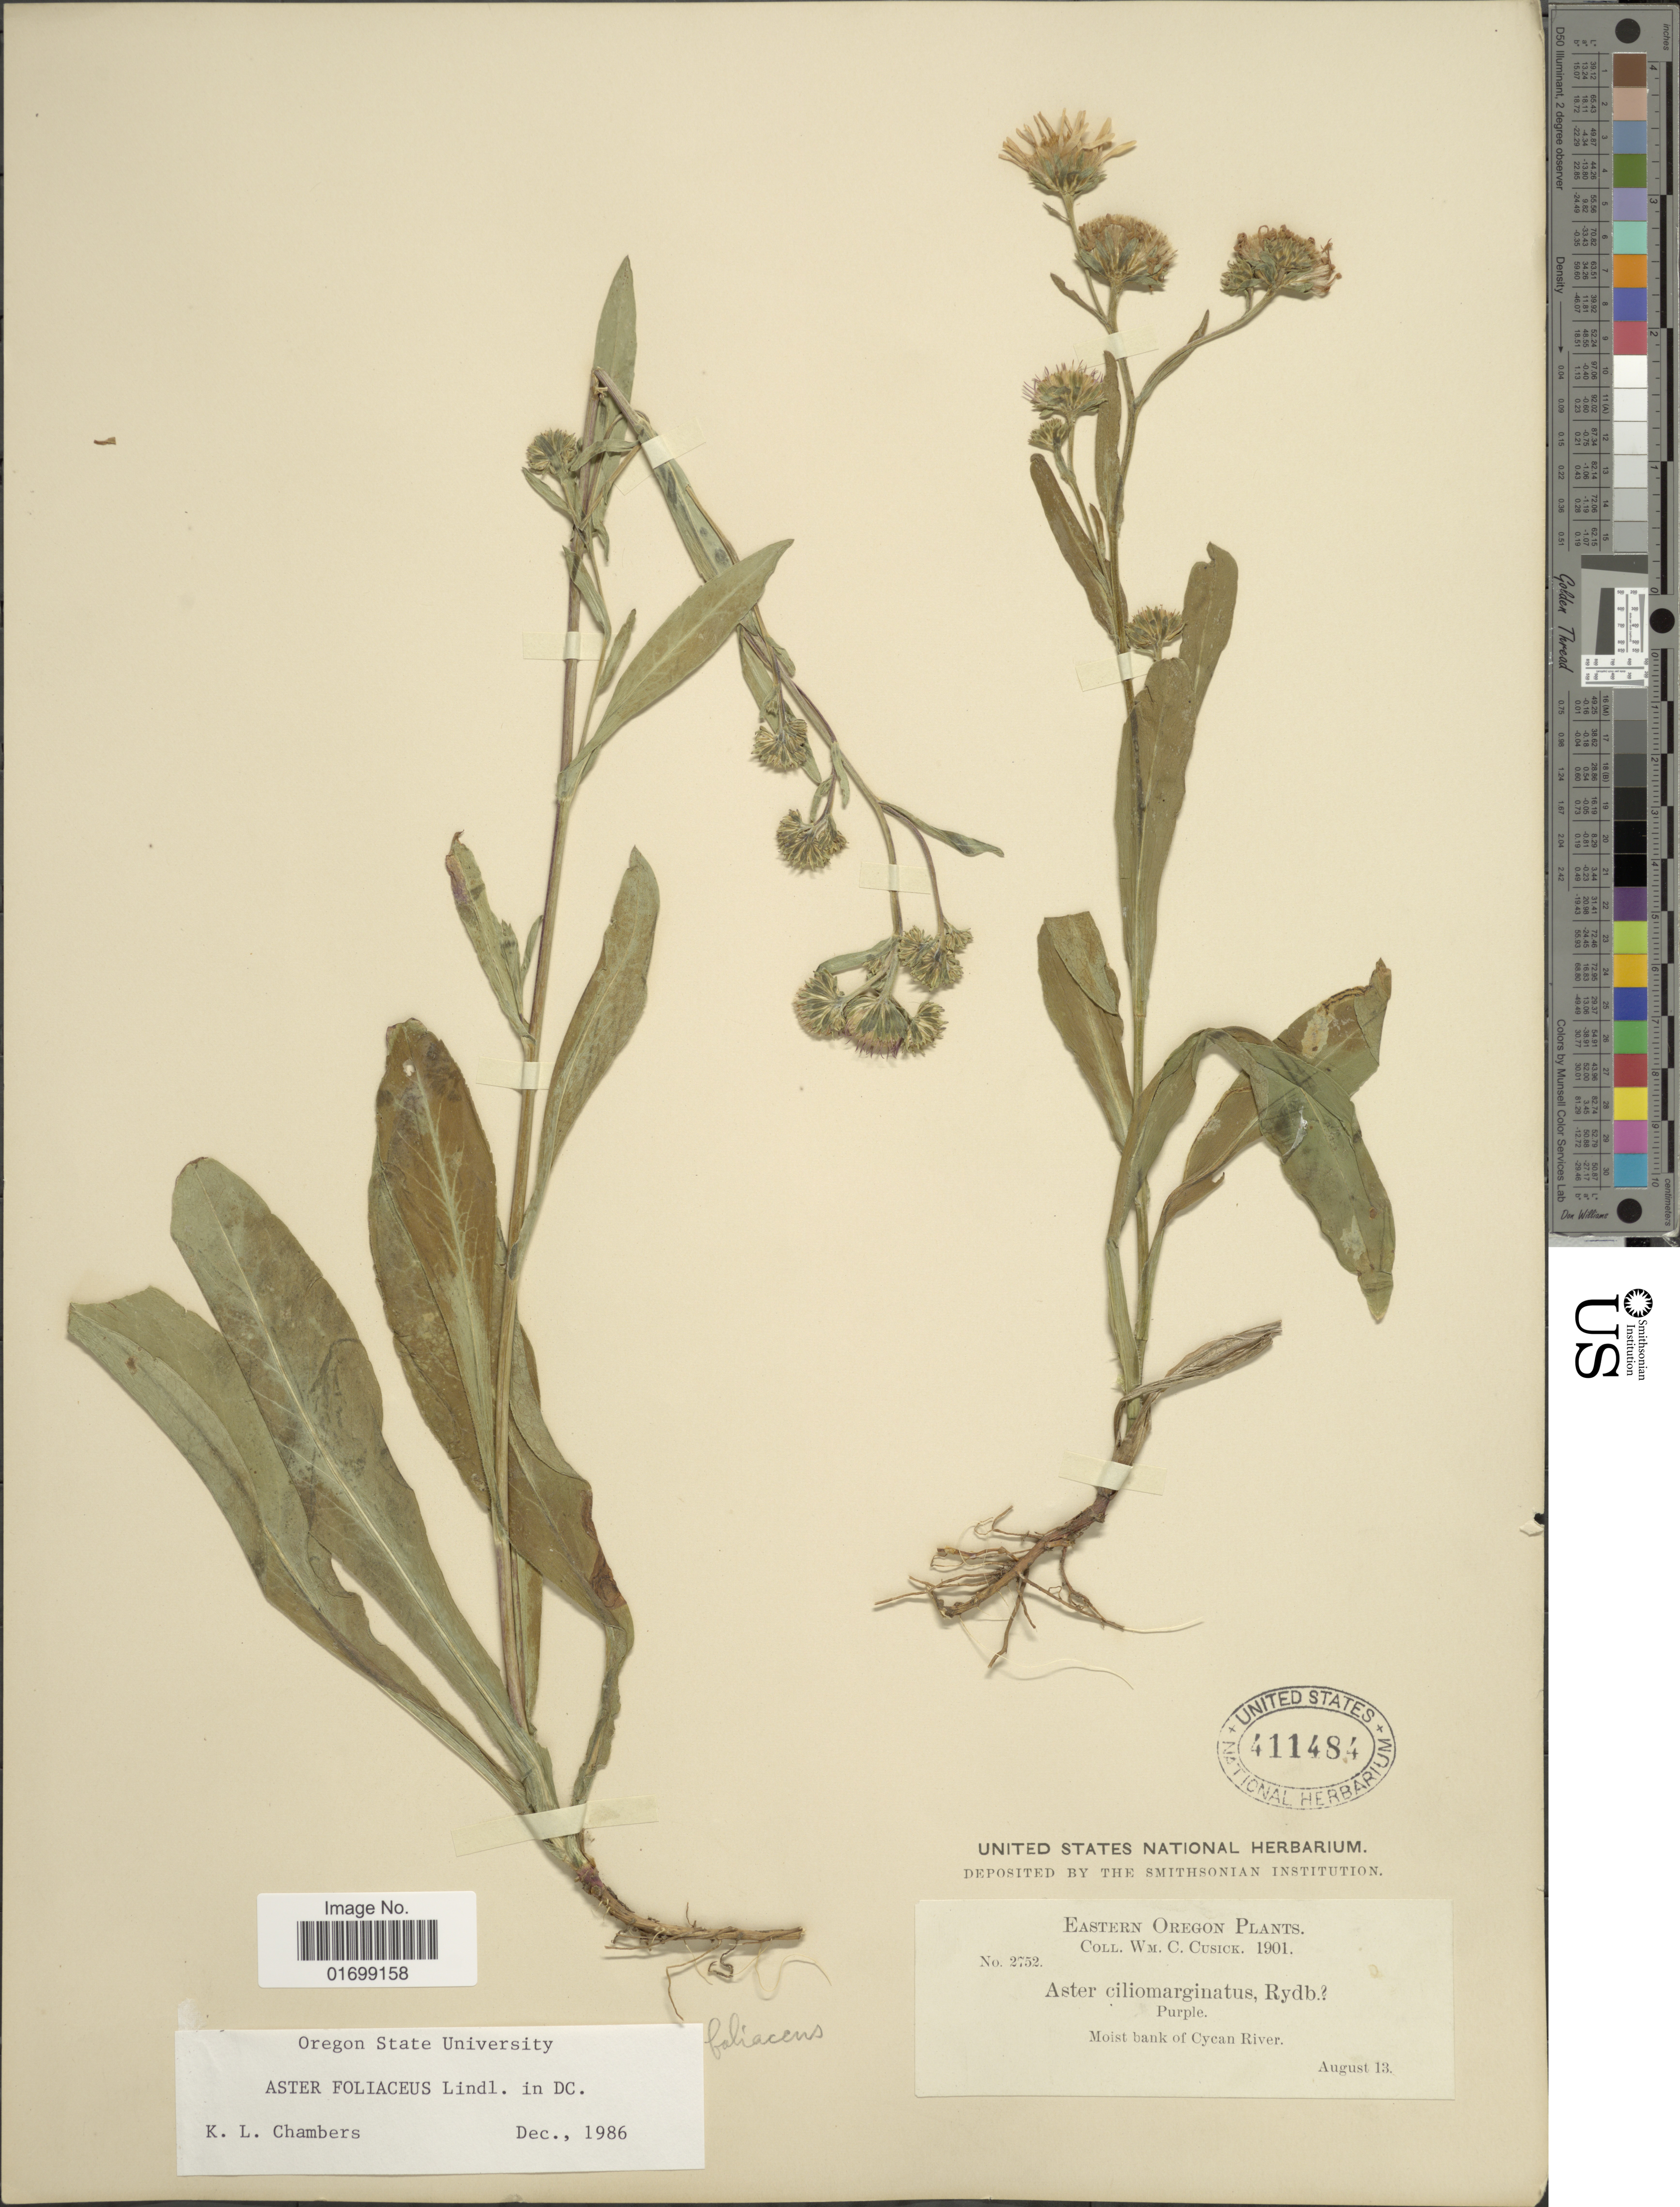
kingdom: Plantae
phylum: Tracheophyta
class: Magnoliopsida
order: Asterales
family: Asteraceae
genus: Symphyotrichum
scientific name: Symphyotrichum foliaceum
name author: (Lindl. ex DC.) G.L. Nesom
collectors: W. C. Cusick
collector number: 2752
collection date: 1901-08-13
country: United States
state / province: Oregon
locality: Eastern Oregon, Moist bank of Cycan River.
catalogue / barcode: US 411484